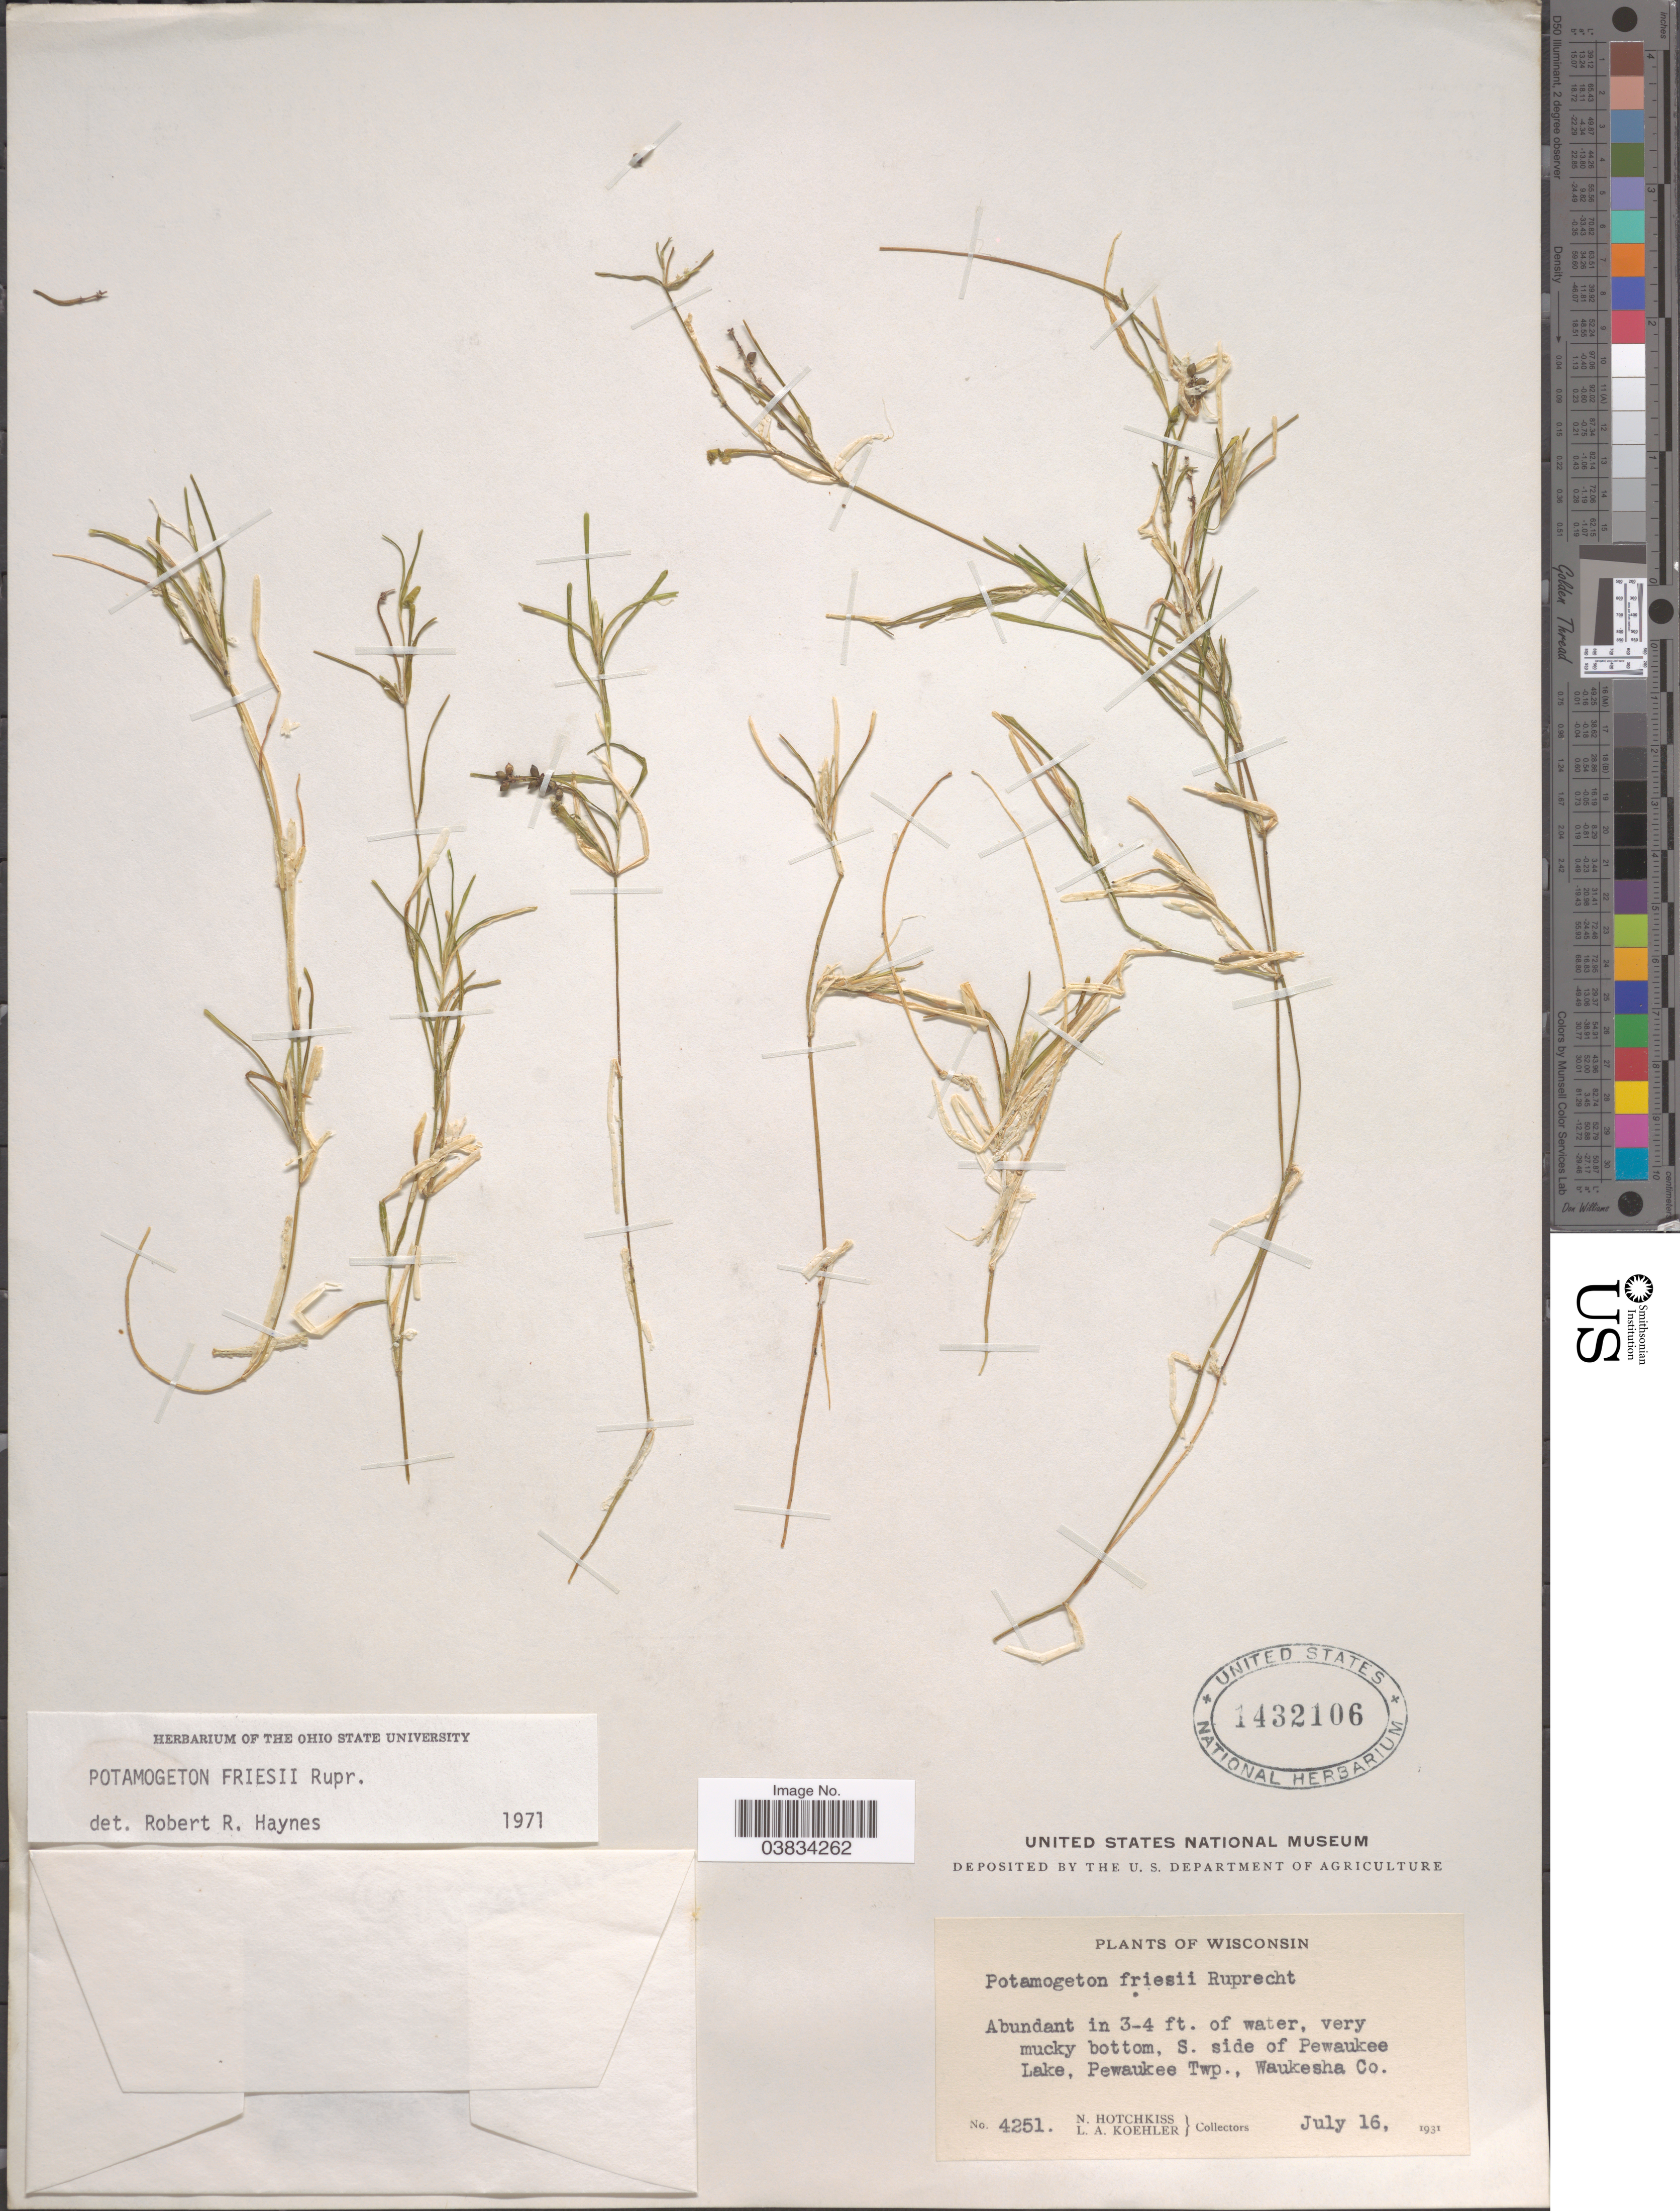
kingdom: Plantae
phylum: Tracheophyta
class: Liliopsida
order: Alismatales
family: Potamogetonaceae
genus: Potamogeton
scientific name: Potamogeton friesii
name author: Rupr.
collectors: N. Hotchkiss & L. Koehler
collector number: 4251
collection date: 1931-07-16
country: United States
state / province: Wisconsin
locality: S. side of Pewaukee Lake, Pewaukee Twp., Waukesha Co.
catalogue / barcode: US 1432106